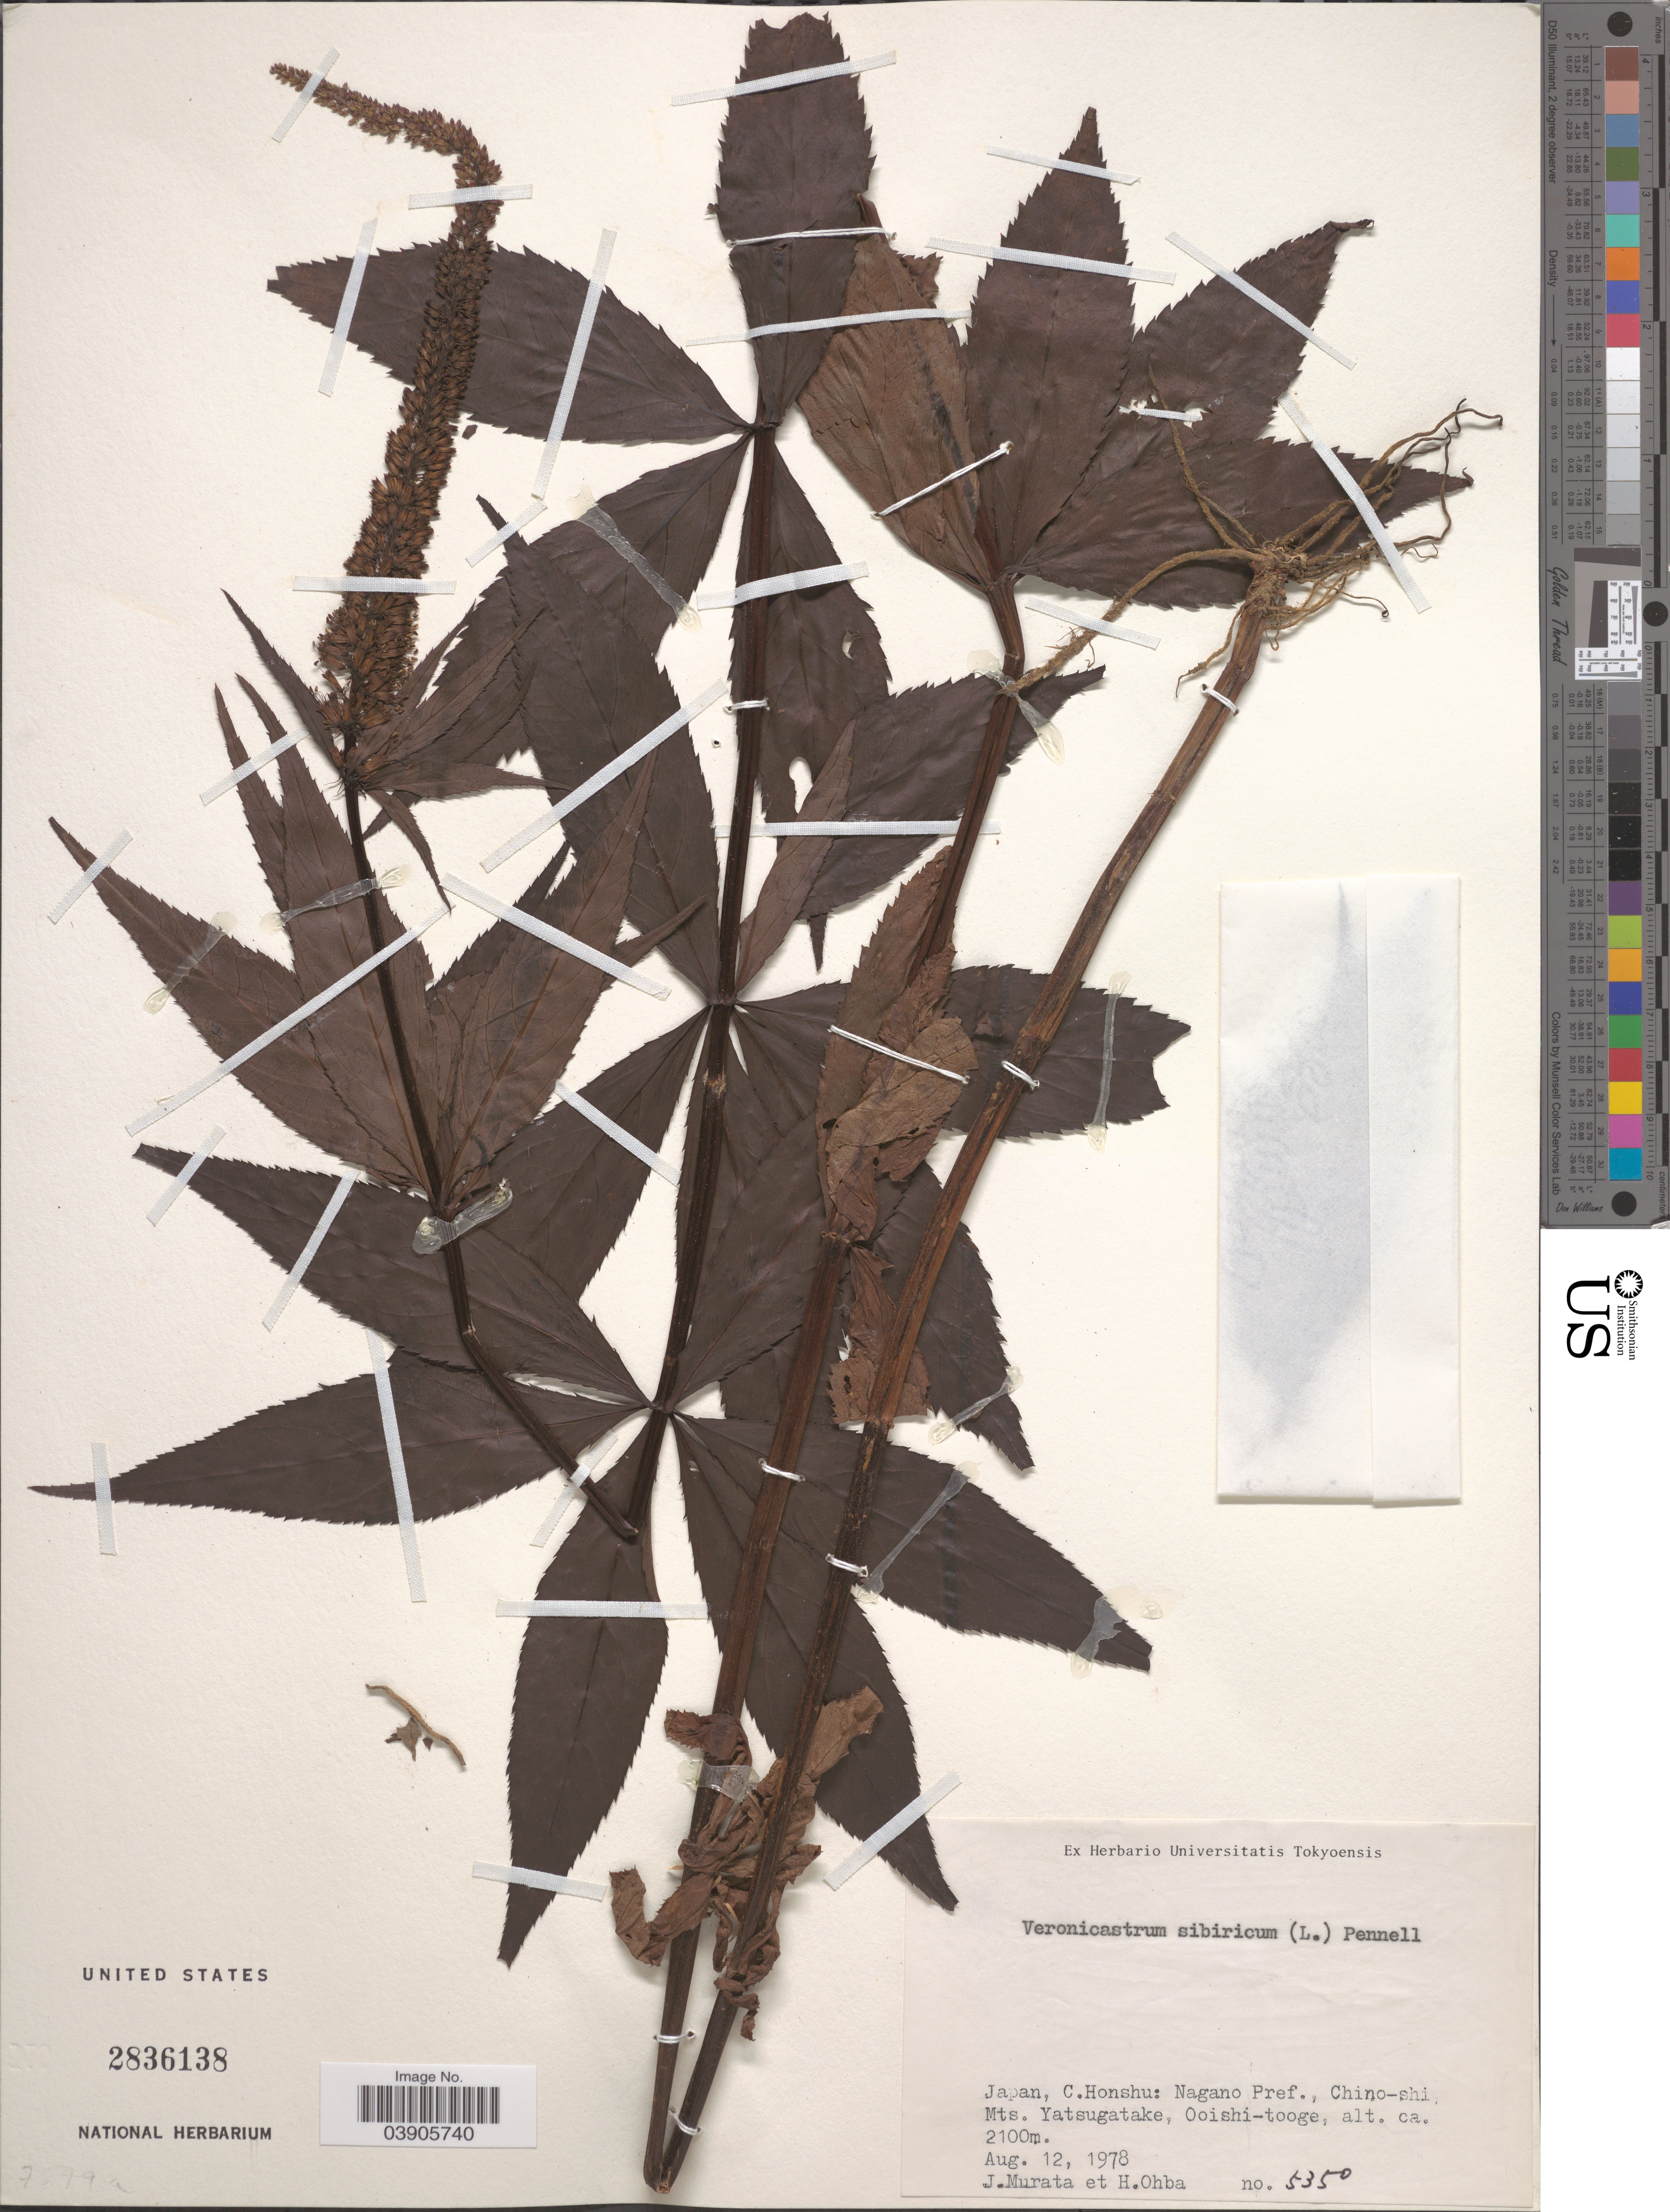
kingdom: Plantae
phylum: Tracheophyta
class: Magnoliopsida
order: Lamiales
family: Plantaginaceae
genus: Veronicastrum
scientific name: Veronicastrum sibiricum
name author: (L.) Pennell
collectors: J. Murata & H. Ohba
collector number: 5350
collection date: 1978-08-12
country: Japan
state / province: Nagano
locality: C. Honshu: Nagano Pref., Chino-shi. Mts. Yatsugatake, Ooishi-tooge.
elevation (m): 2100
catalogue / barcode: US 2836138